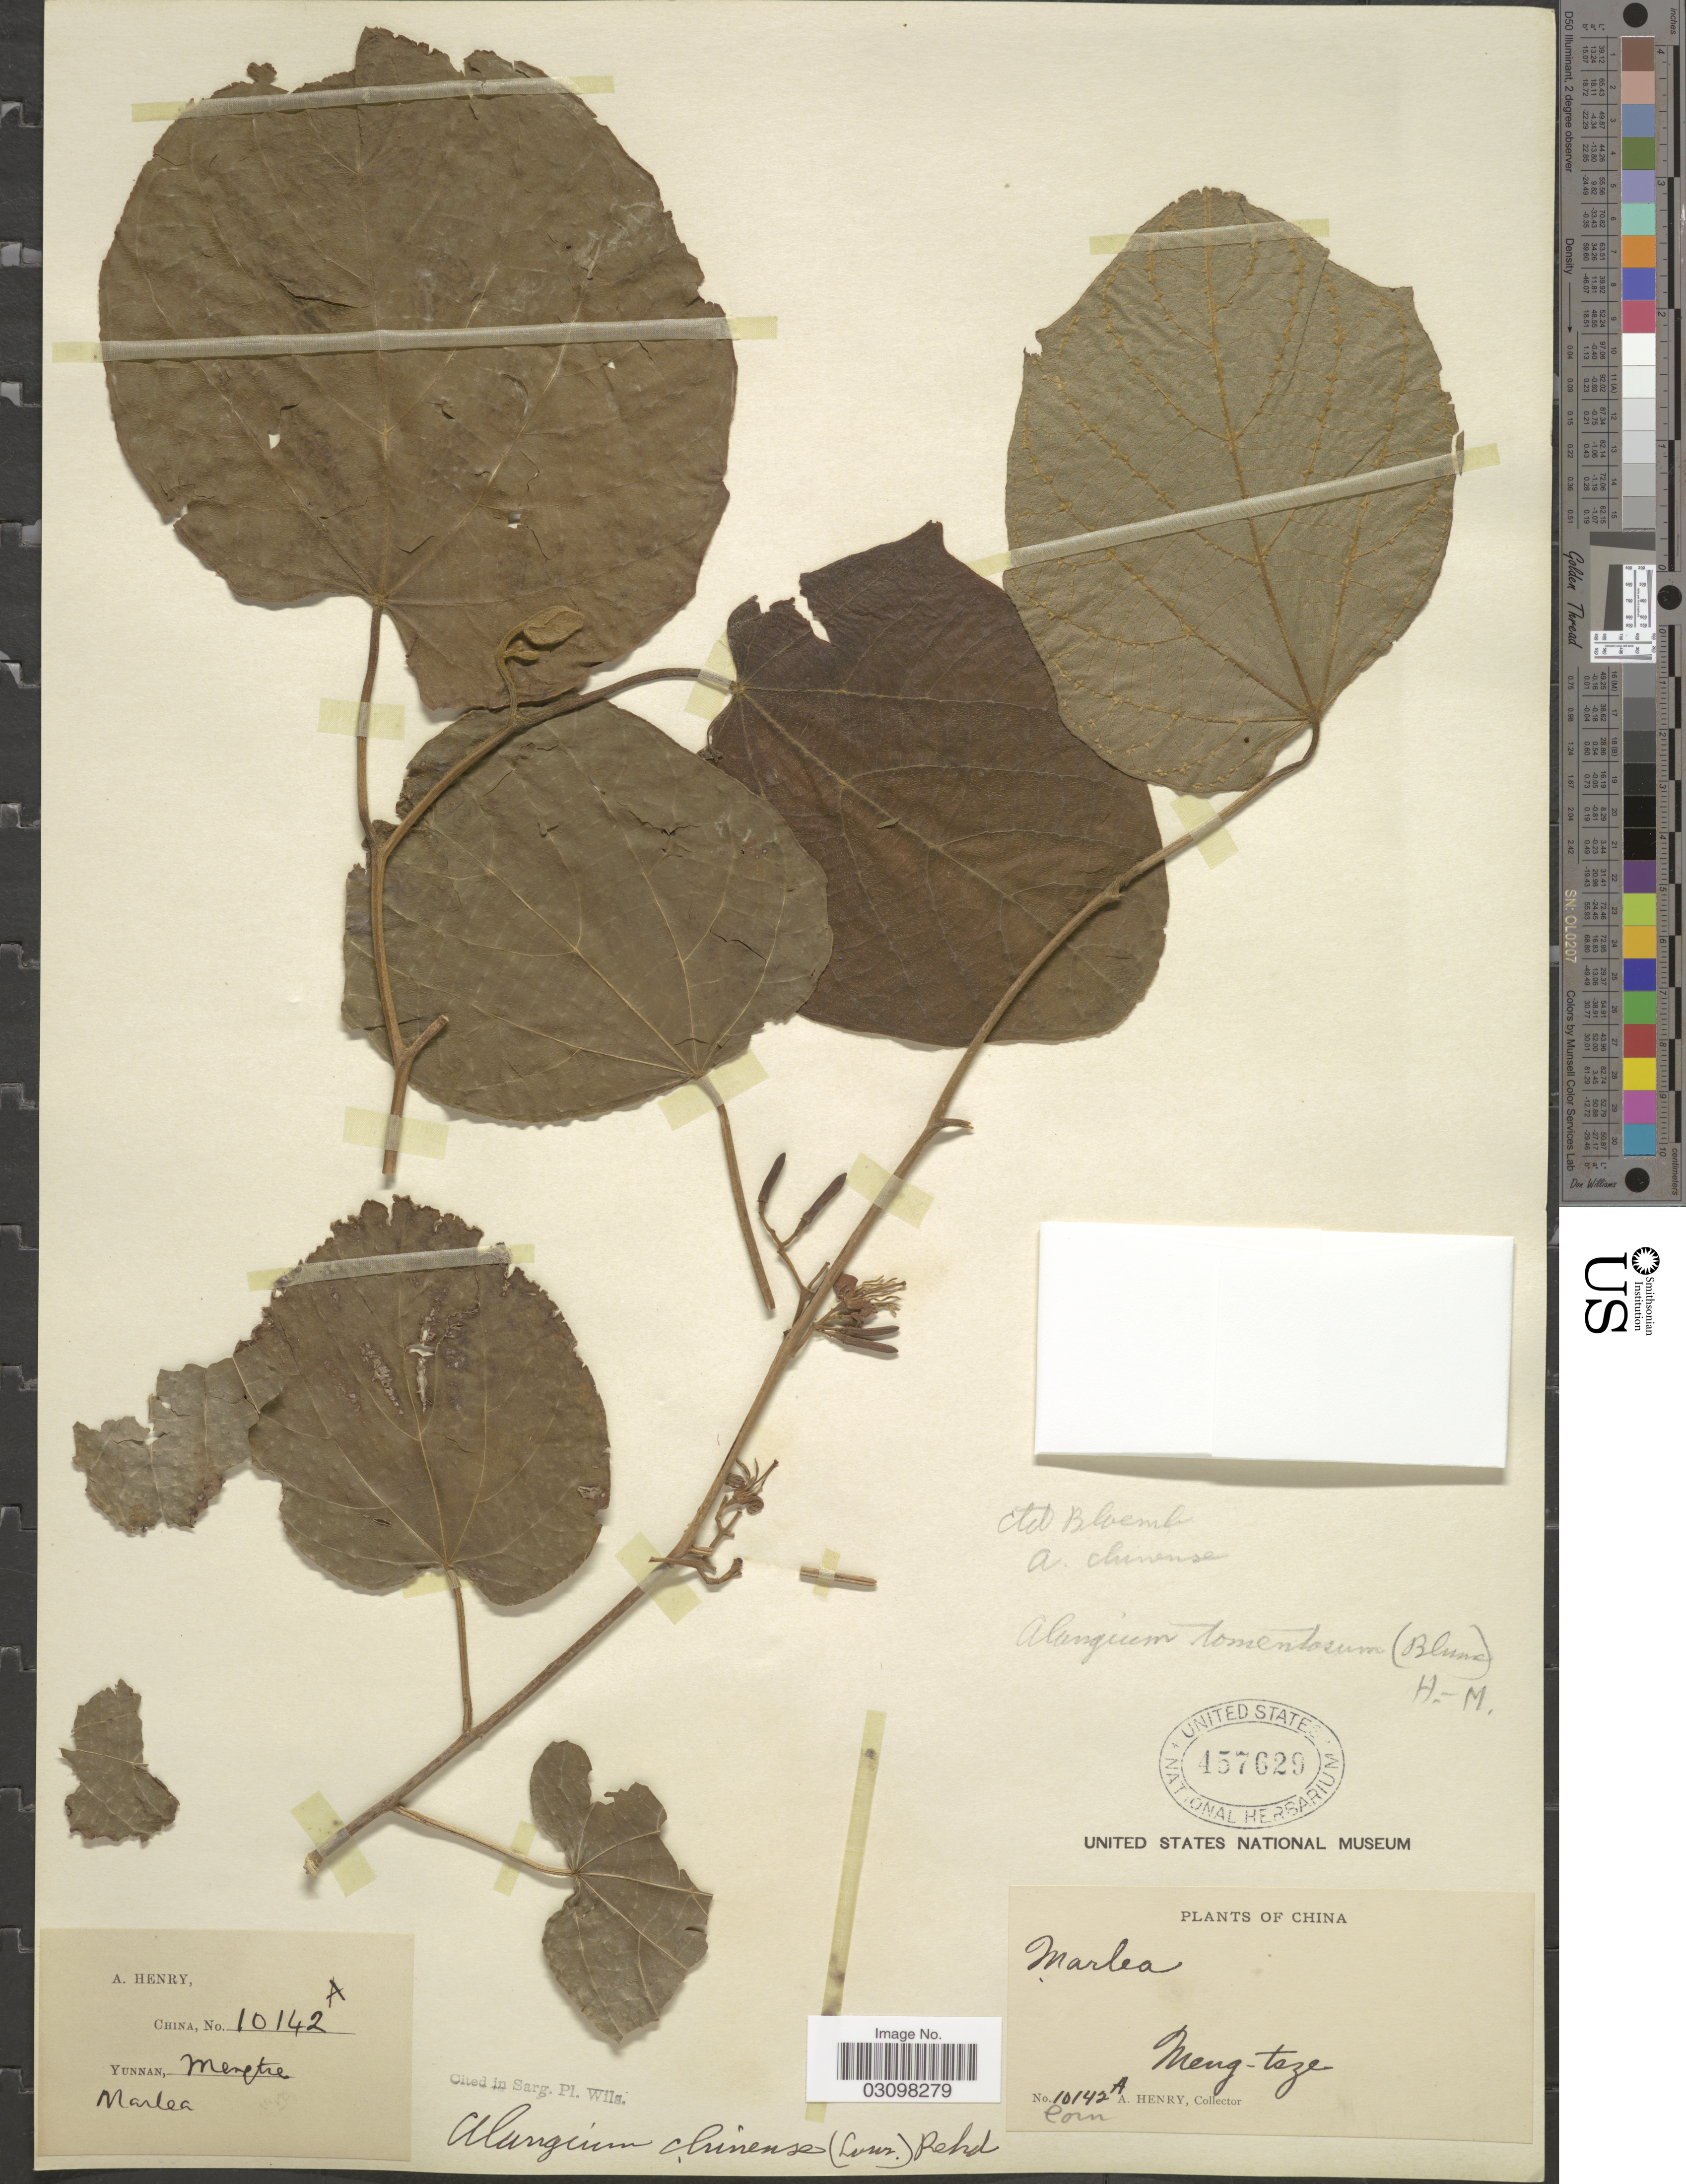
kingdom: Plantae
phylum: Tracheophyta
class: Magnoliopsida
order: Cornales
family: Cornaceae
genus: Alangium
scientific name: Alangium chinense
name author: (Harms) Rehder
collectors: A. Henry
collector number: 10142 A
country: China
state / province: Yunnan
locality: Meng-tsze.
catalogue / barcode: US 457629